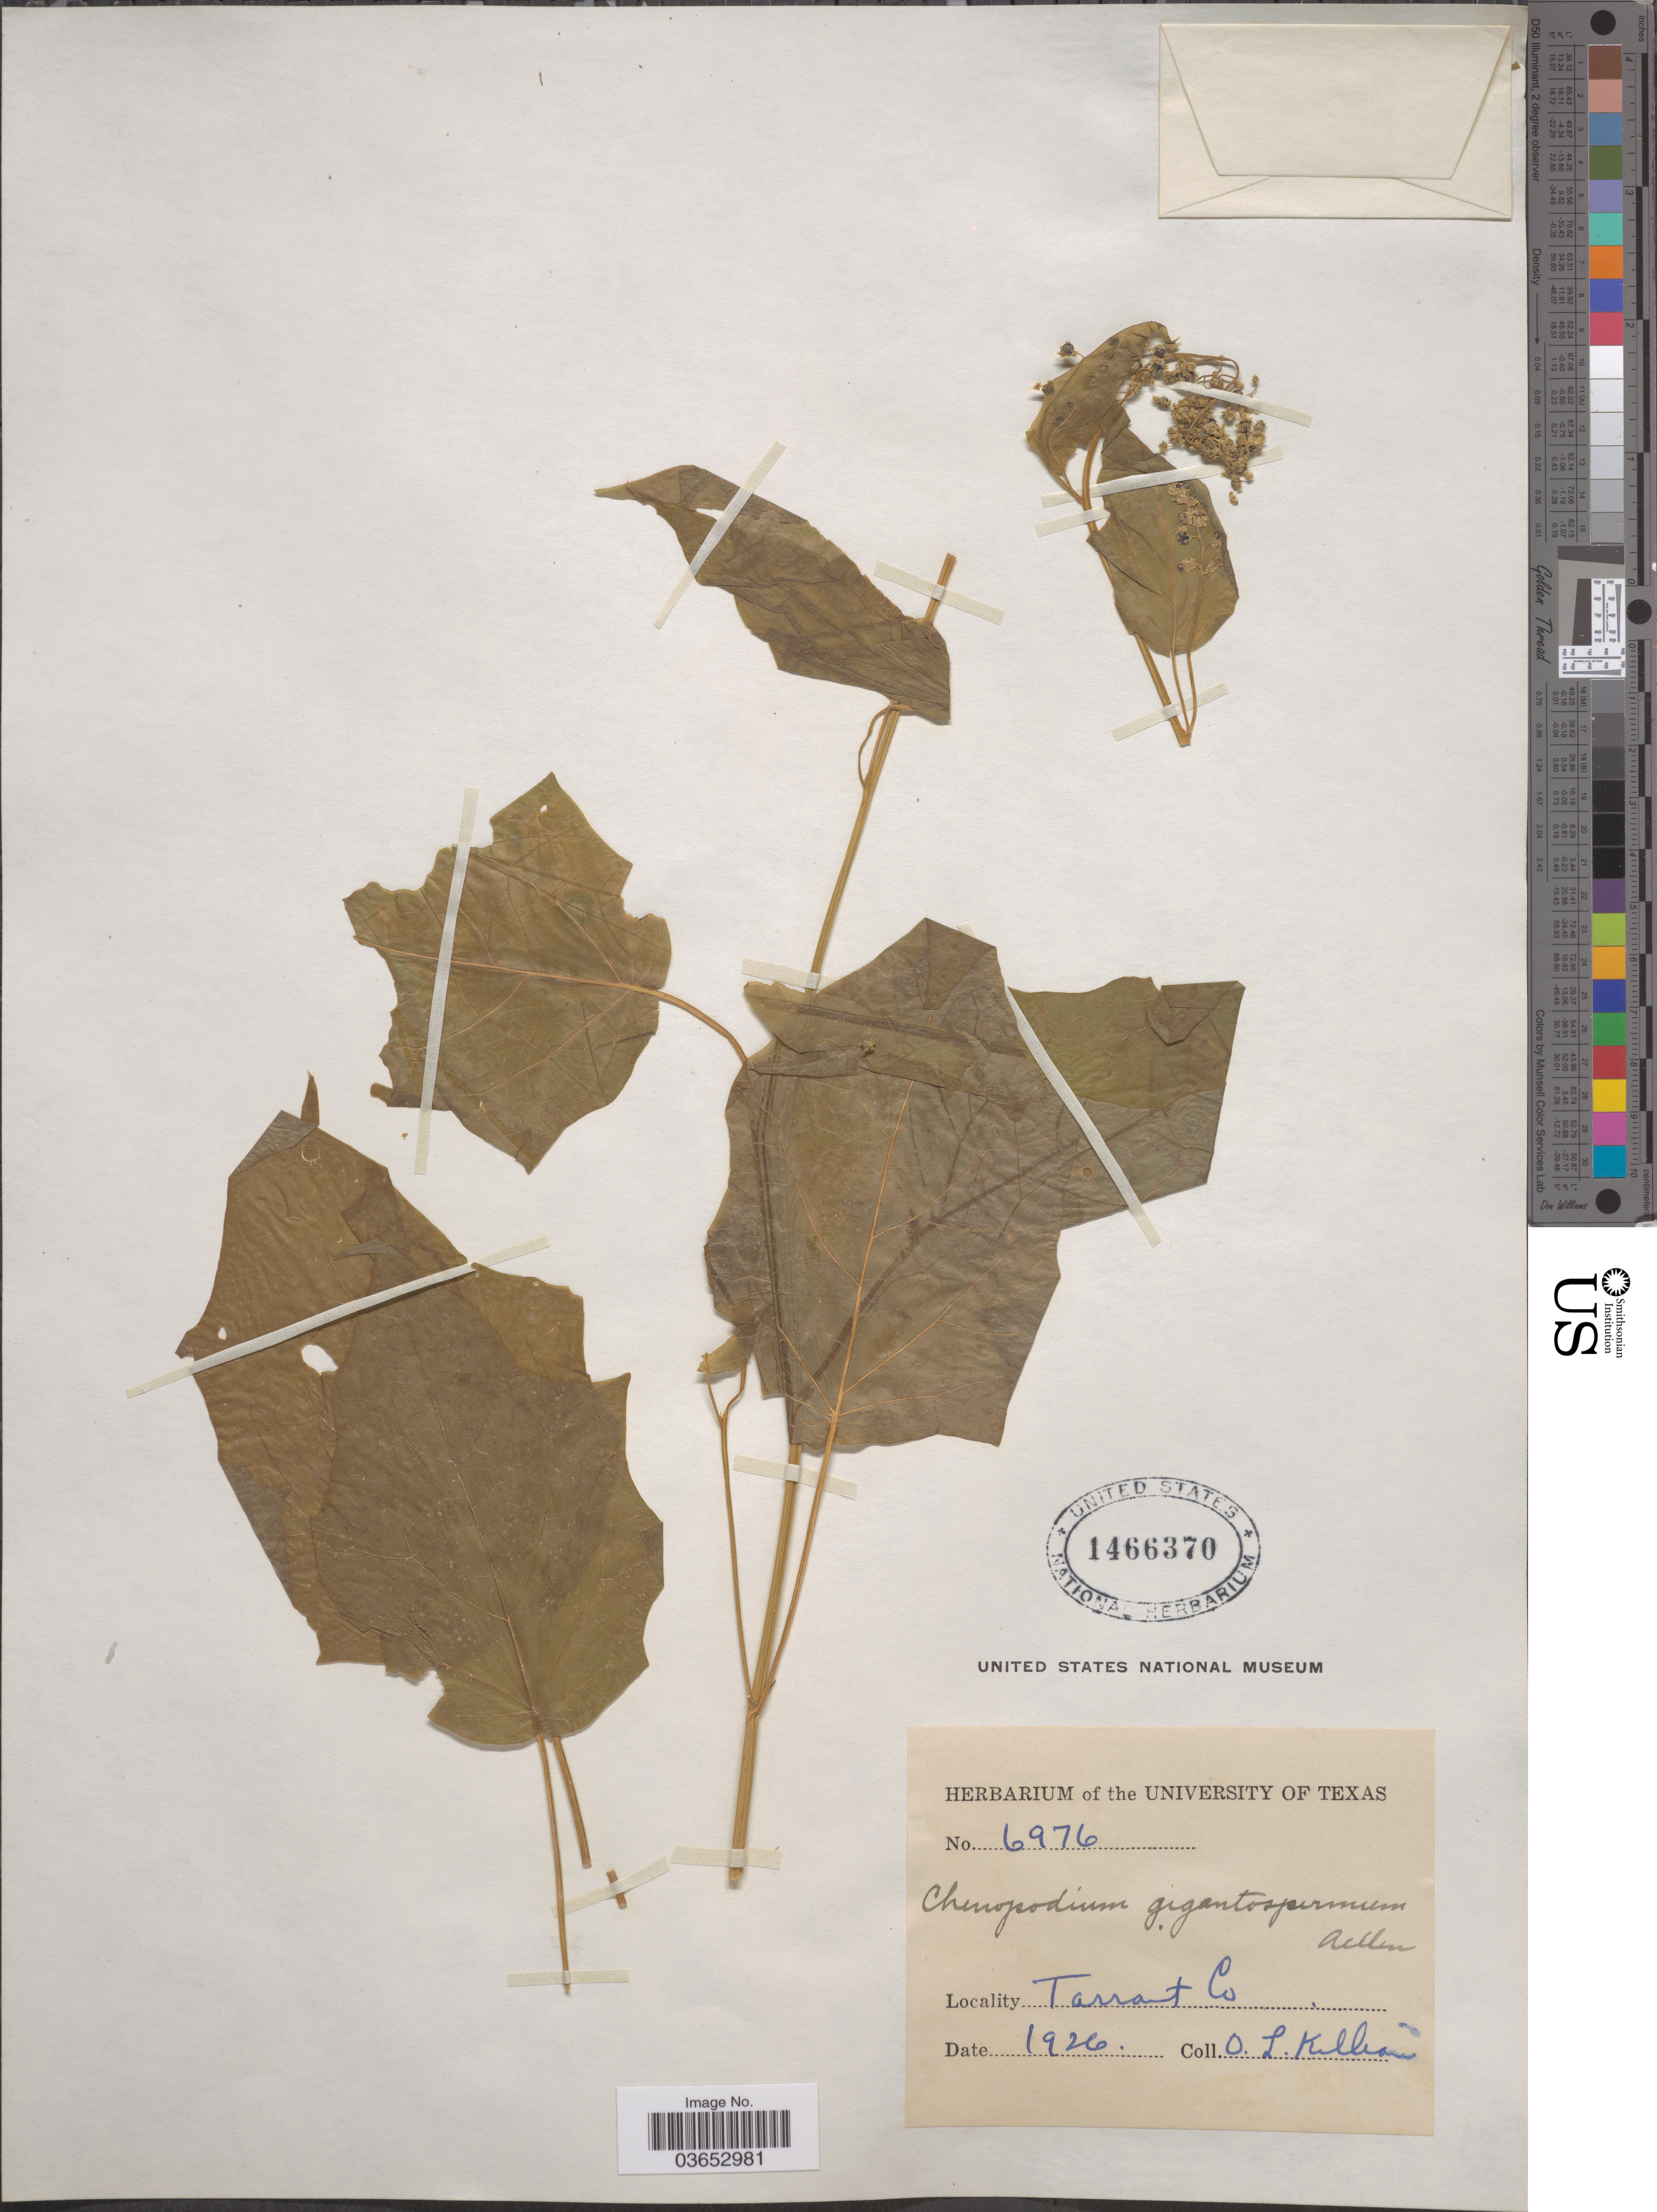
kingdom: Plantae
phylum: Tracheophyta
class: Magnoliopsida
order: Caryophyllales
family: Amaranthaceae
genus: Chenopodium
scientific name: Chenopodium gigantospermum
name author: Aellen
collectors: O. Killian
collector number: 6976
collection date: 1926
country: United States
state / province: Texas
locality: Tarrant Co.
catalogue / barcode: US 1466370